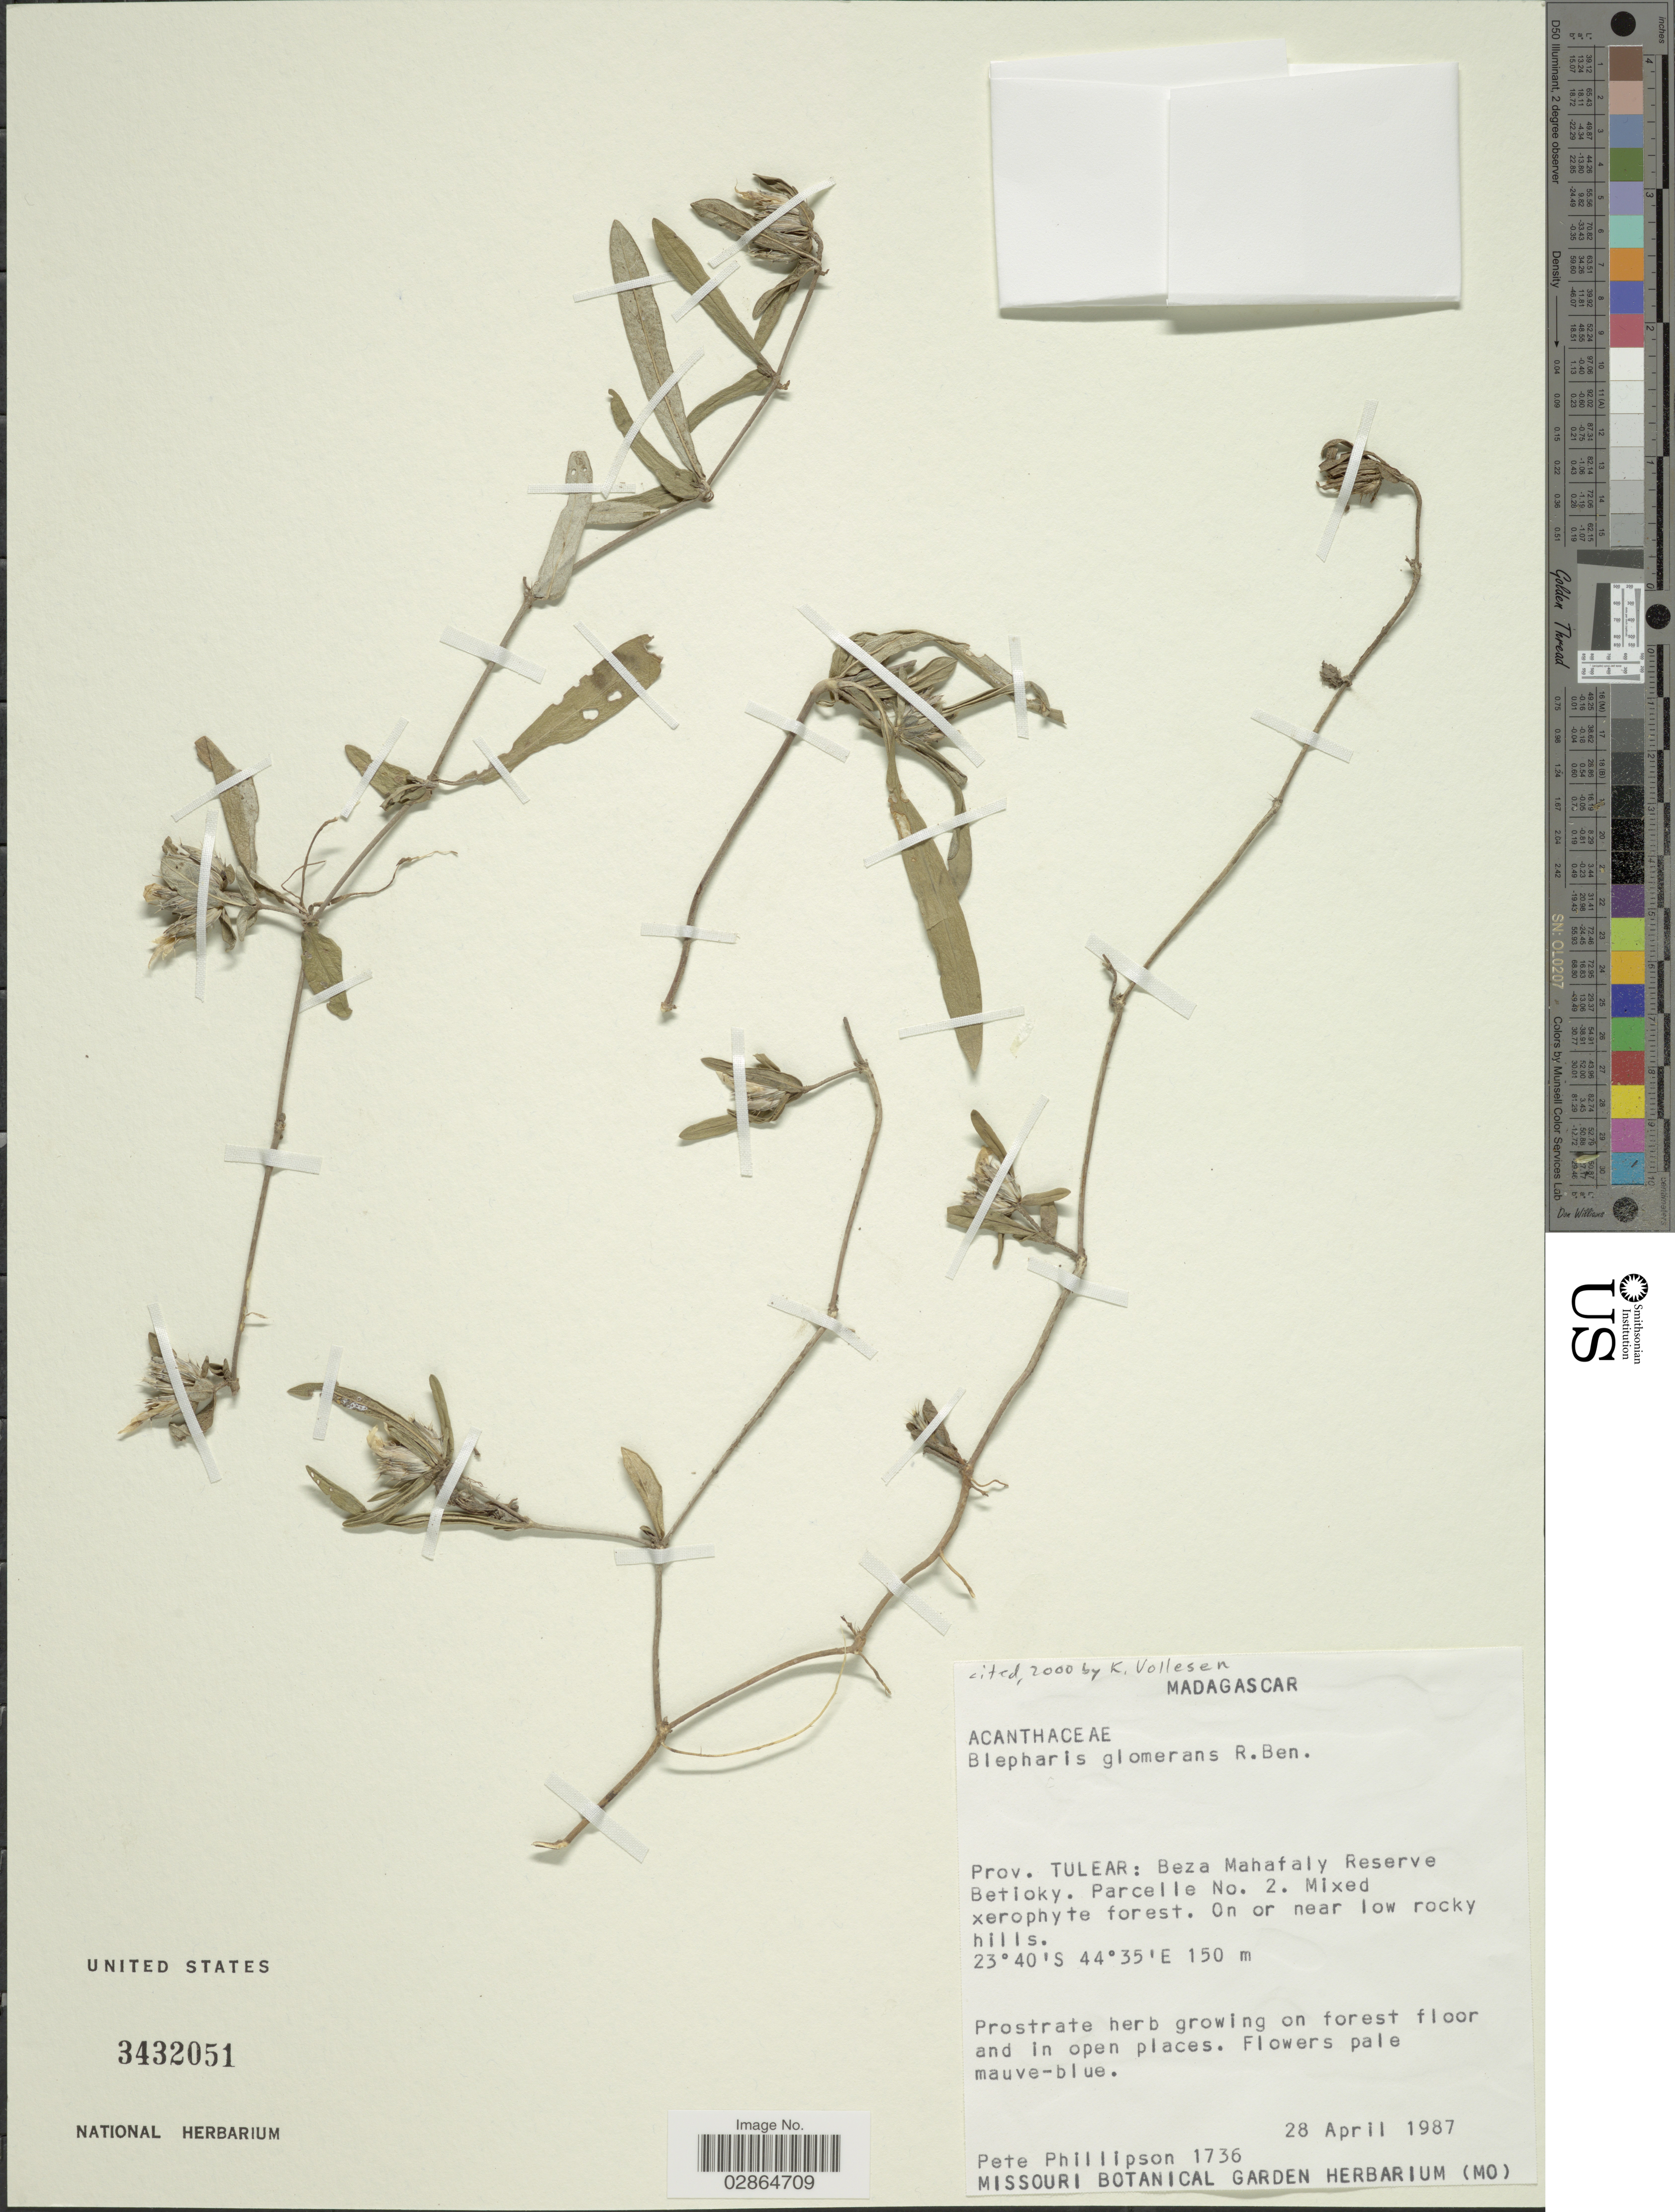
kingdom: Plantae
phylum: Tracheophyta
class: Magnoliopsida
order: Lamiales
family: Acanthaceae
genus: Blepharis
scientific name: Blepharis glomerans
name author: Benoist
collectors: P. B. Phillipson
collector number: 1736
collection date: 1987-04-28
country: Madagascar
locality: Prov. Tulear: Beza Mahafaly Reserve Betioky. Parcelle no. 2.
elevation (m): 150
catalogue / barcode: US 3432051